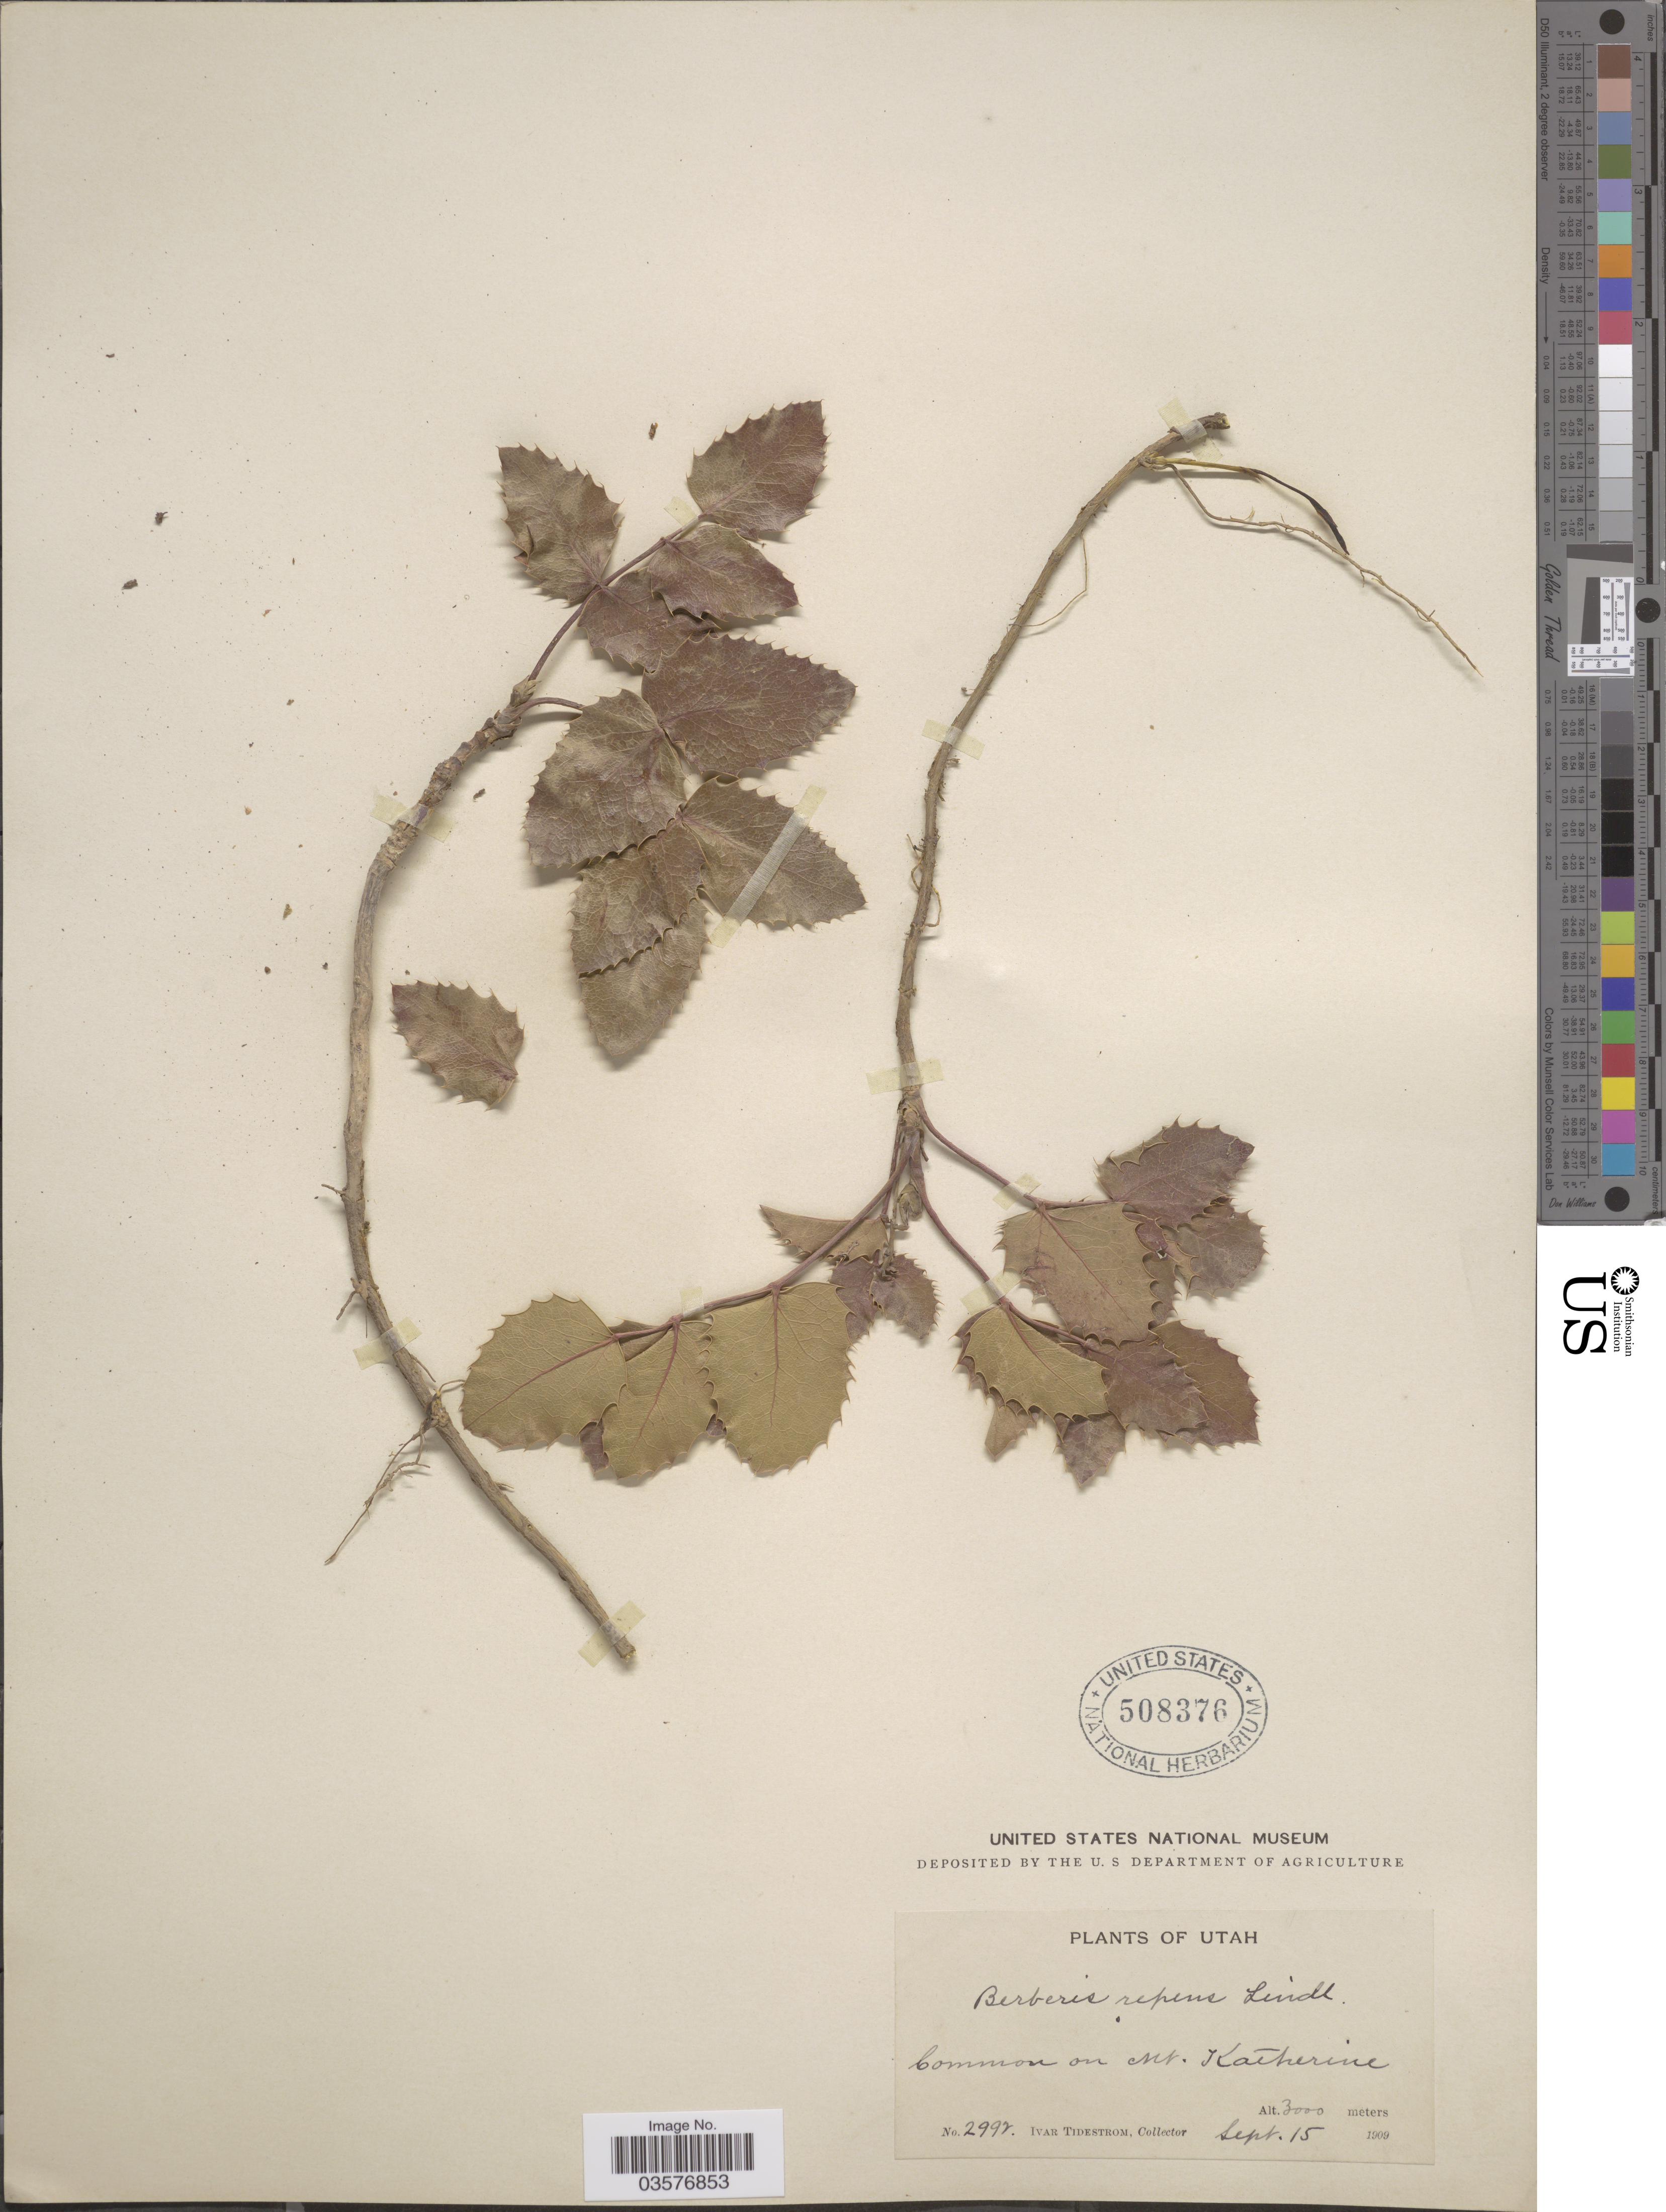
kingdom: Plantae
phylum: Tracheophyta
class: Magnoliopsida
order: Ranunculales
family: Berberidaceae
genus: Mahonia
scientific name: Mahonia repens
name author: (Lindl.) G. Don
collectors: I. F. Tidestrom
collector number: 2997*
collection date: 1909-09-15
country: United States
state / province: Utah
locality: Common on Mt. Katherine.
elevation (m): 3000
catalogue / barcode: US 508376